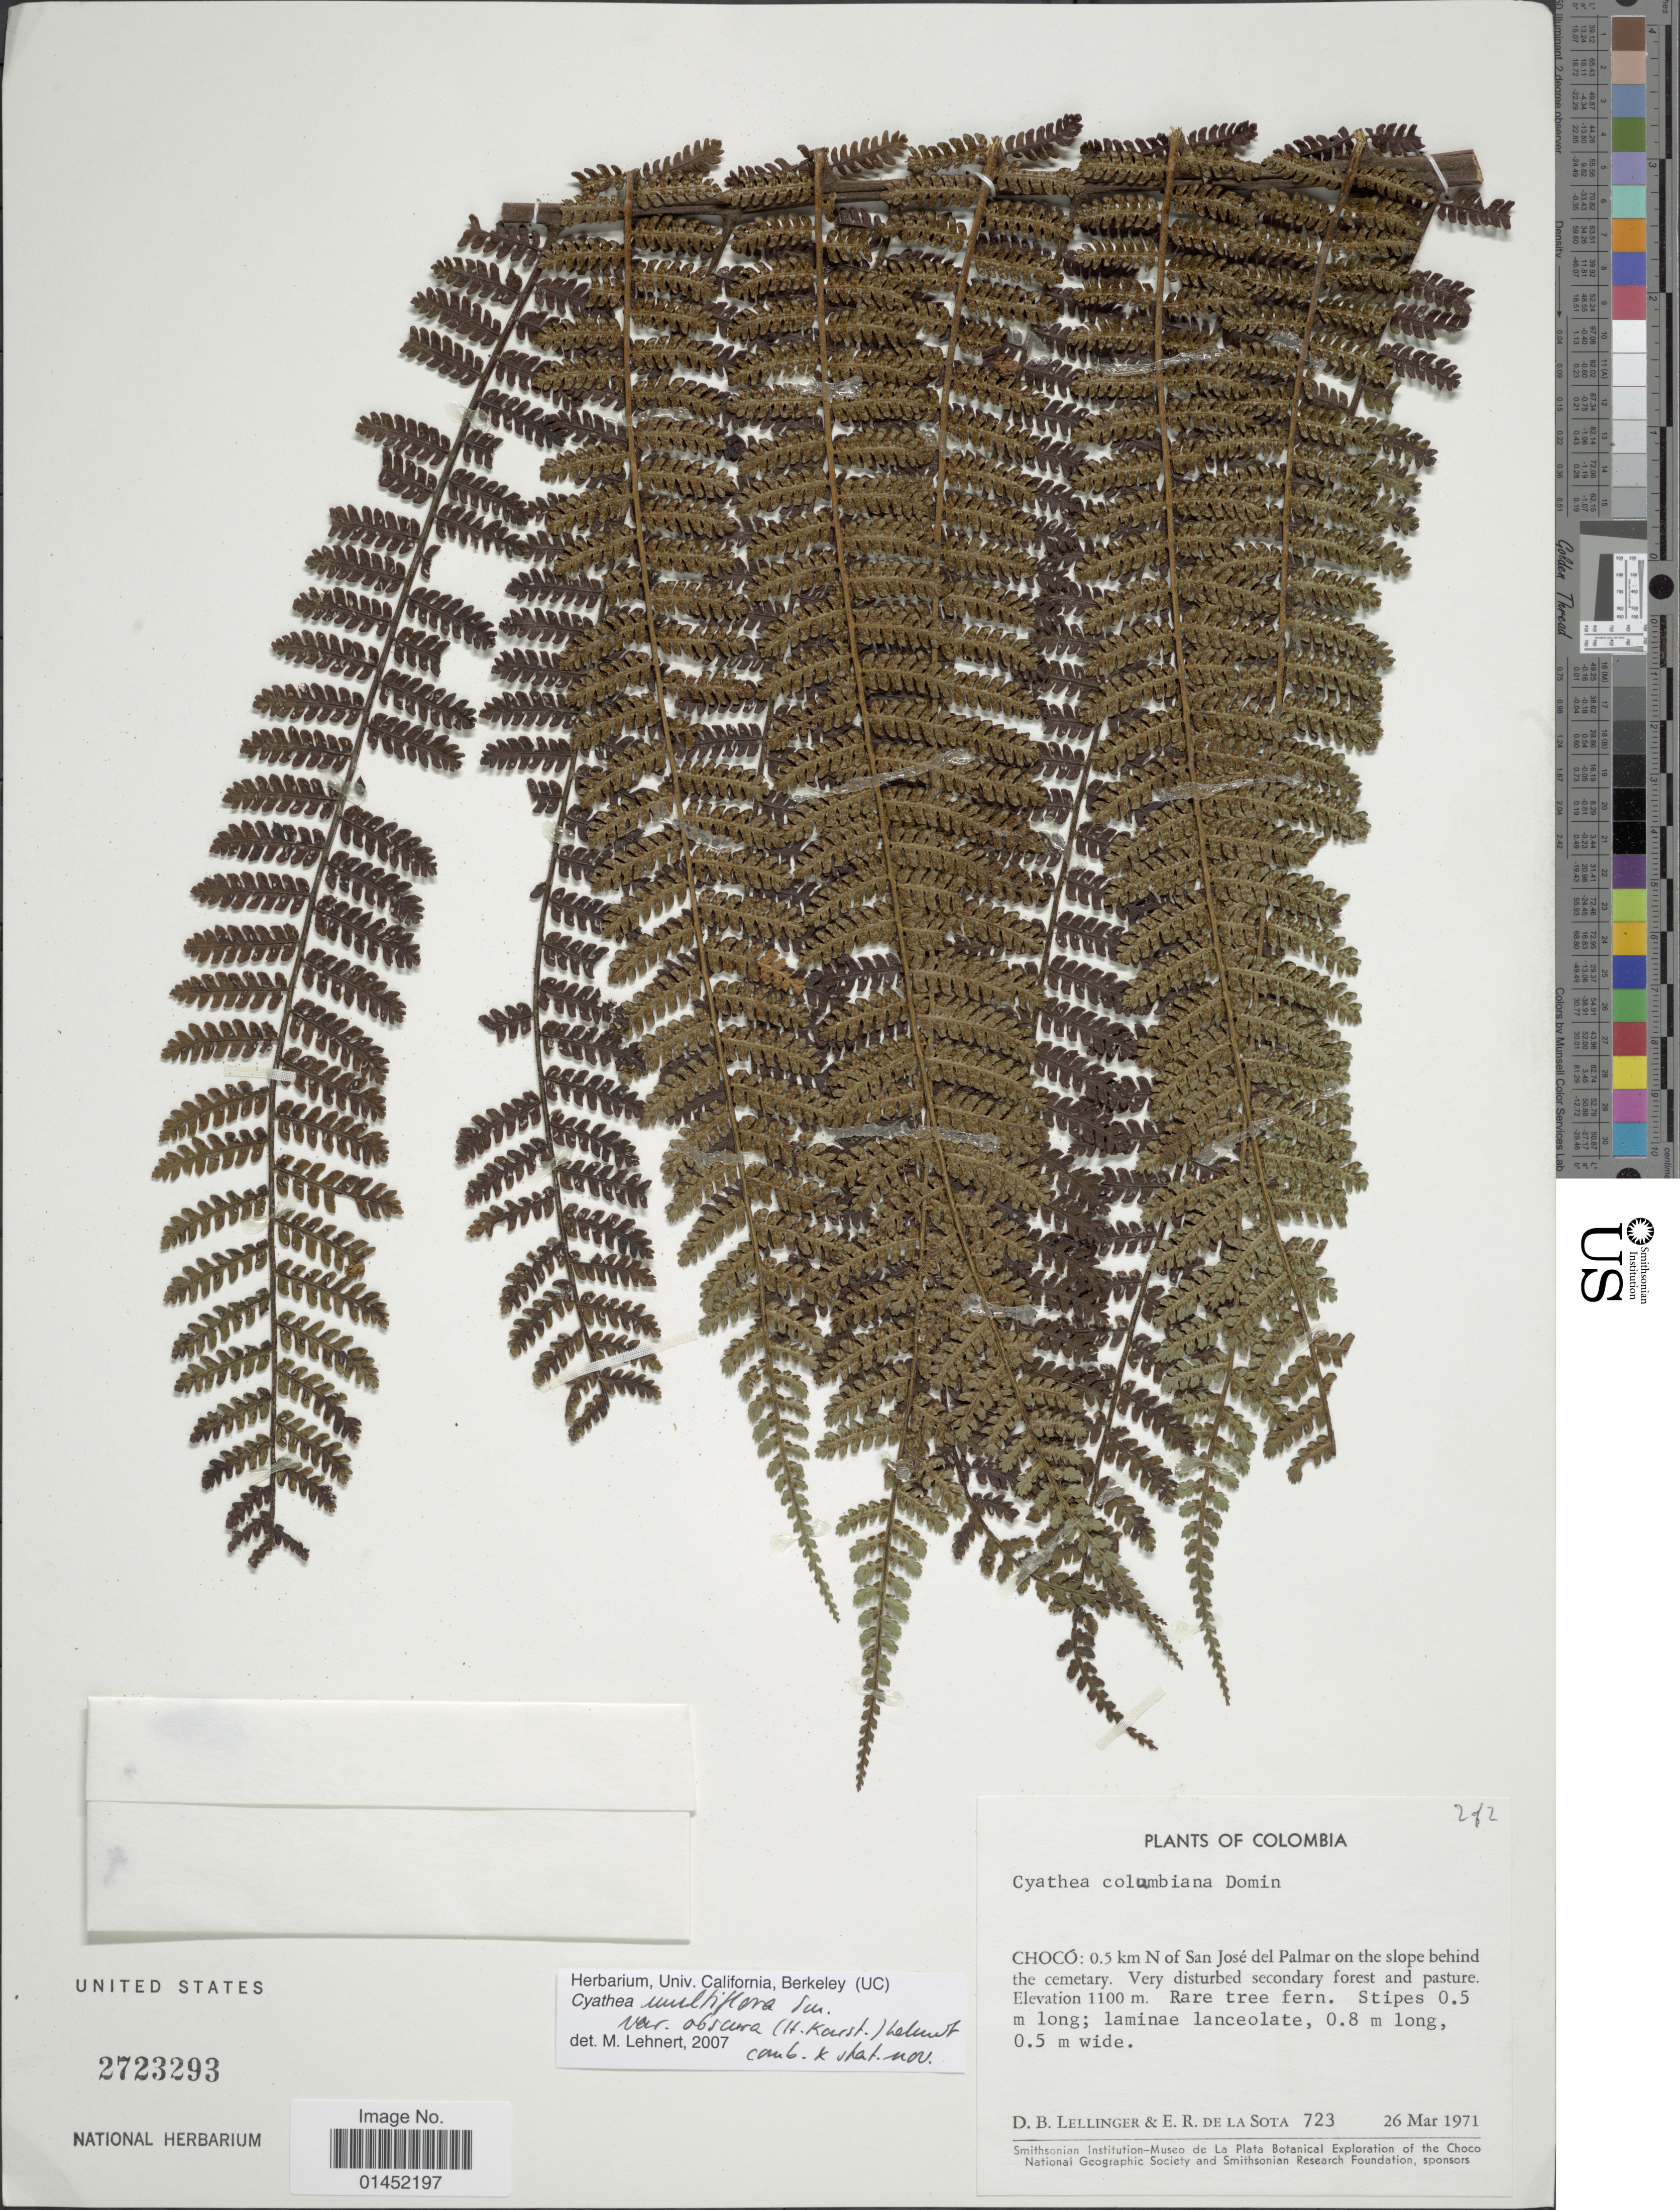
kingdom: Plantae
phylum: Tracheophyta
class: Polypodiopsida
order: Cyatheales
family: Cyatheaceae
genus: Cyathea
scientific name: Cyathea multiflora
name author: Sm.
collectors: D. B. Lellinger & E. R. de la Sota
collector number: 723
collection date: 1971-03-26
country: Colombia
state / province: Chocó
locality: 0.5 km N of San José del Palmar on the slope behind the cemetary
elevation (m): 1100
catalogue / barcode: US 2723293